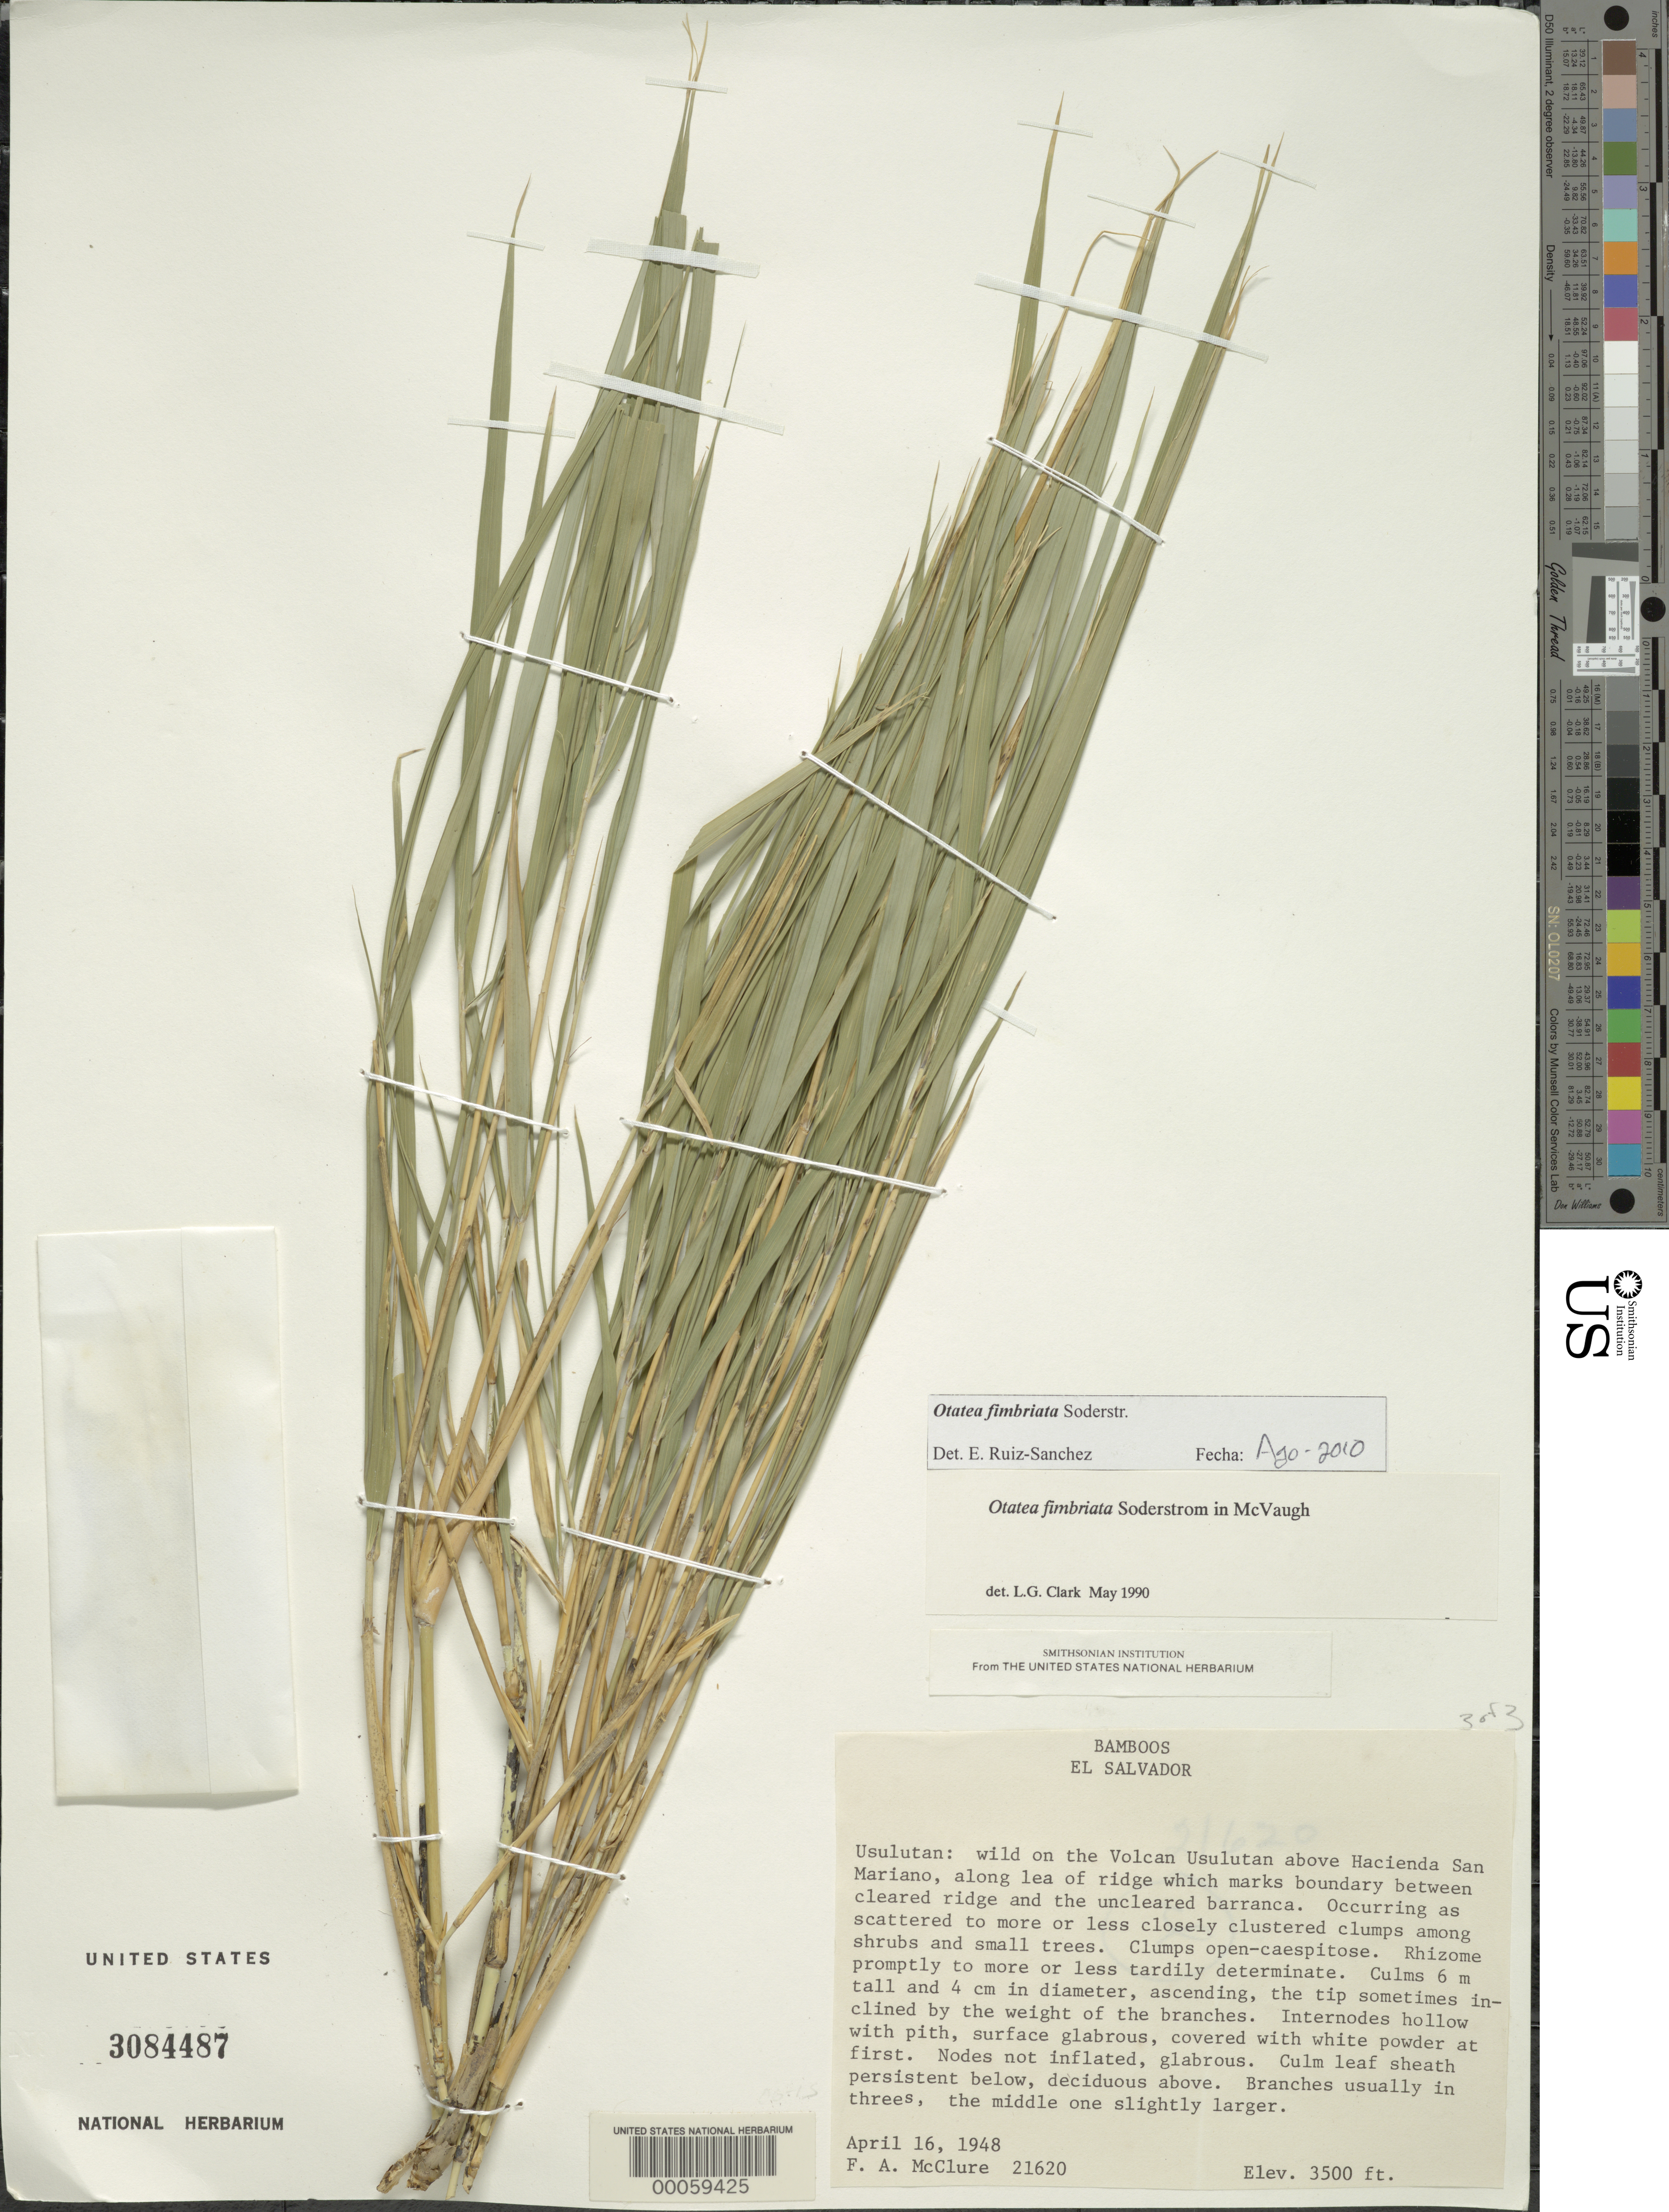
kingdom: Plantae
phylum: Tracheophyta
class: Liliopsida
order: Poales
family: Poaceae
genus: Otatea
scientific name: Otatea glauca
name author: L.G. Clark & G. Cortés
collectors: F. A. McClure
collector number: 21620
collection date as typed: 16 Apr 1948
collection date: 1948-04-16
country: El Salvador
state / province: Usulután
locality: Volcan Usulutan above Hacienda San Mariano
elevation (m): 1067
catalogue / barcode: US 3084487